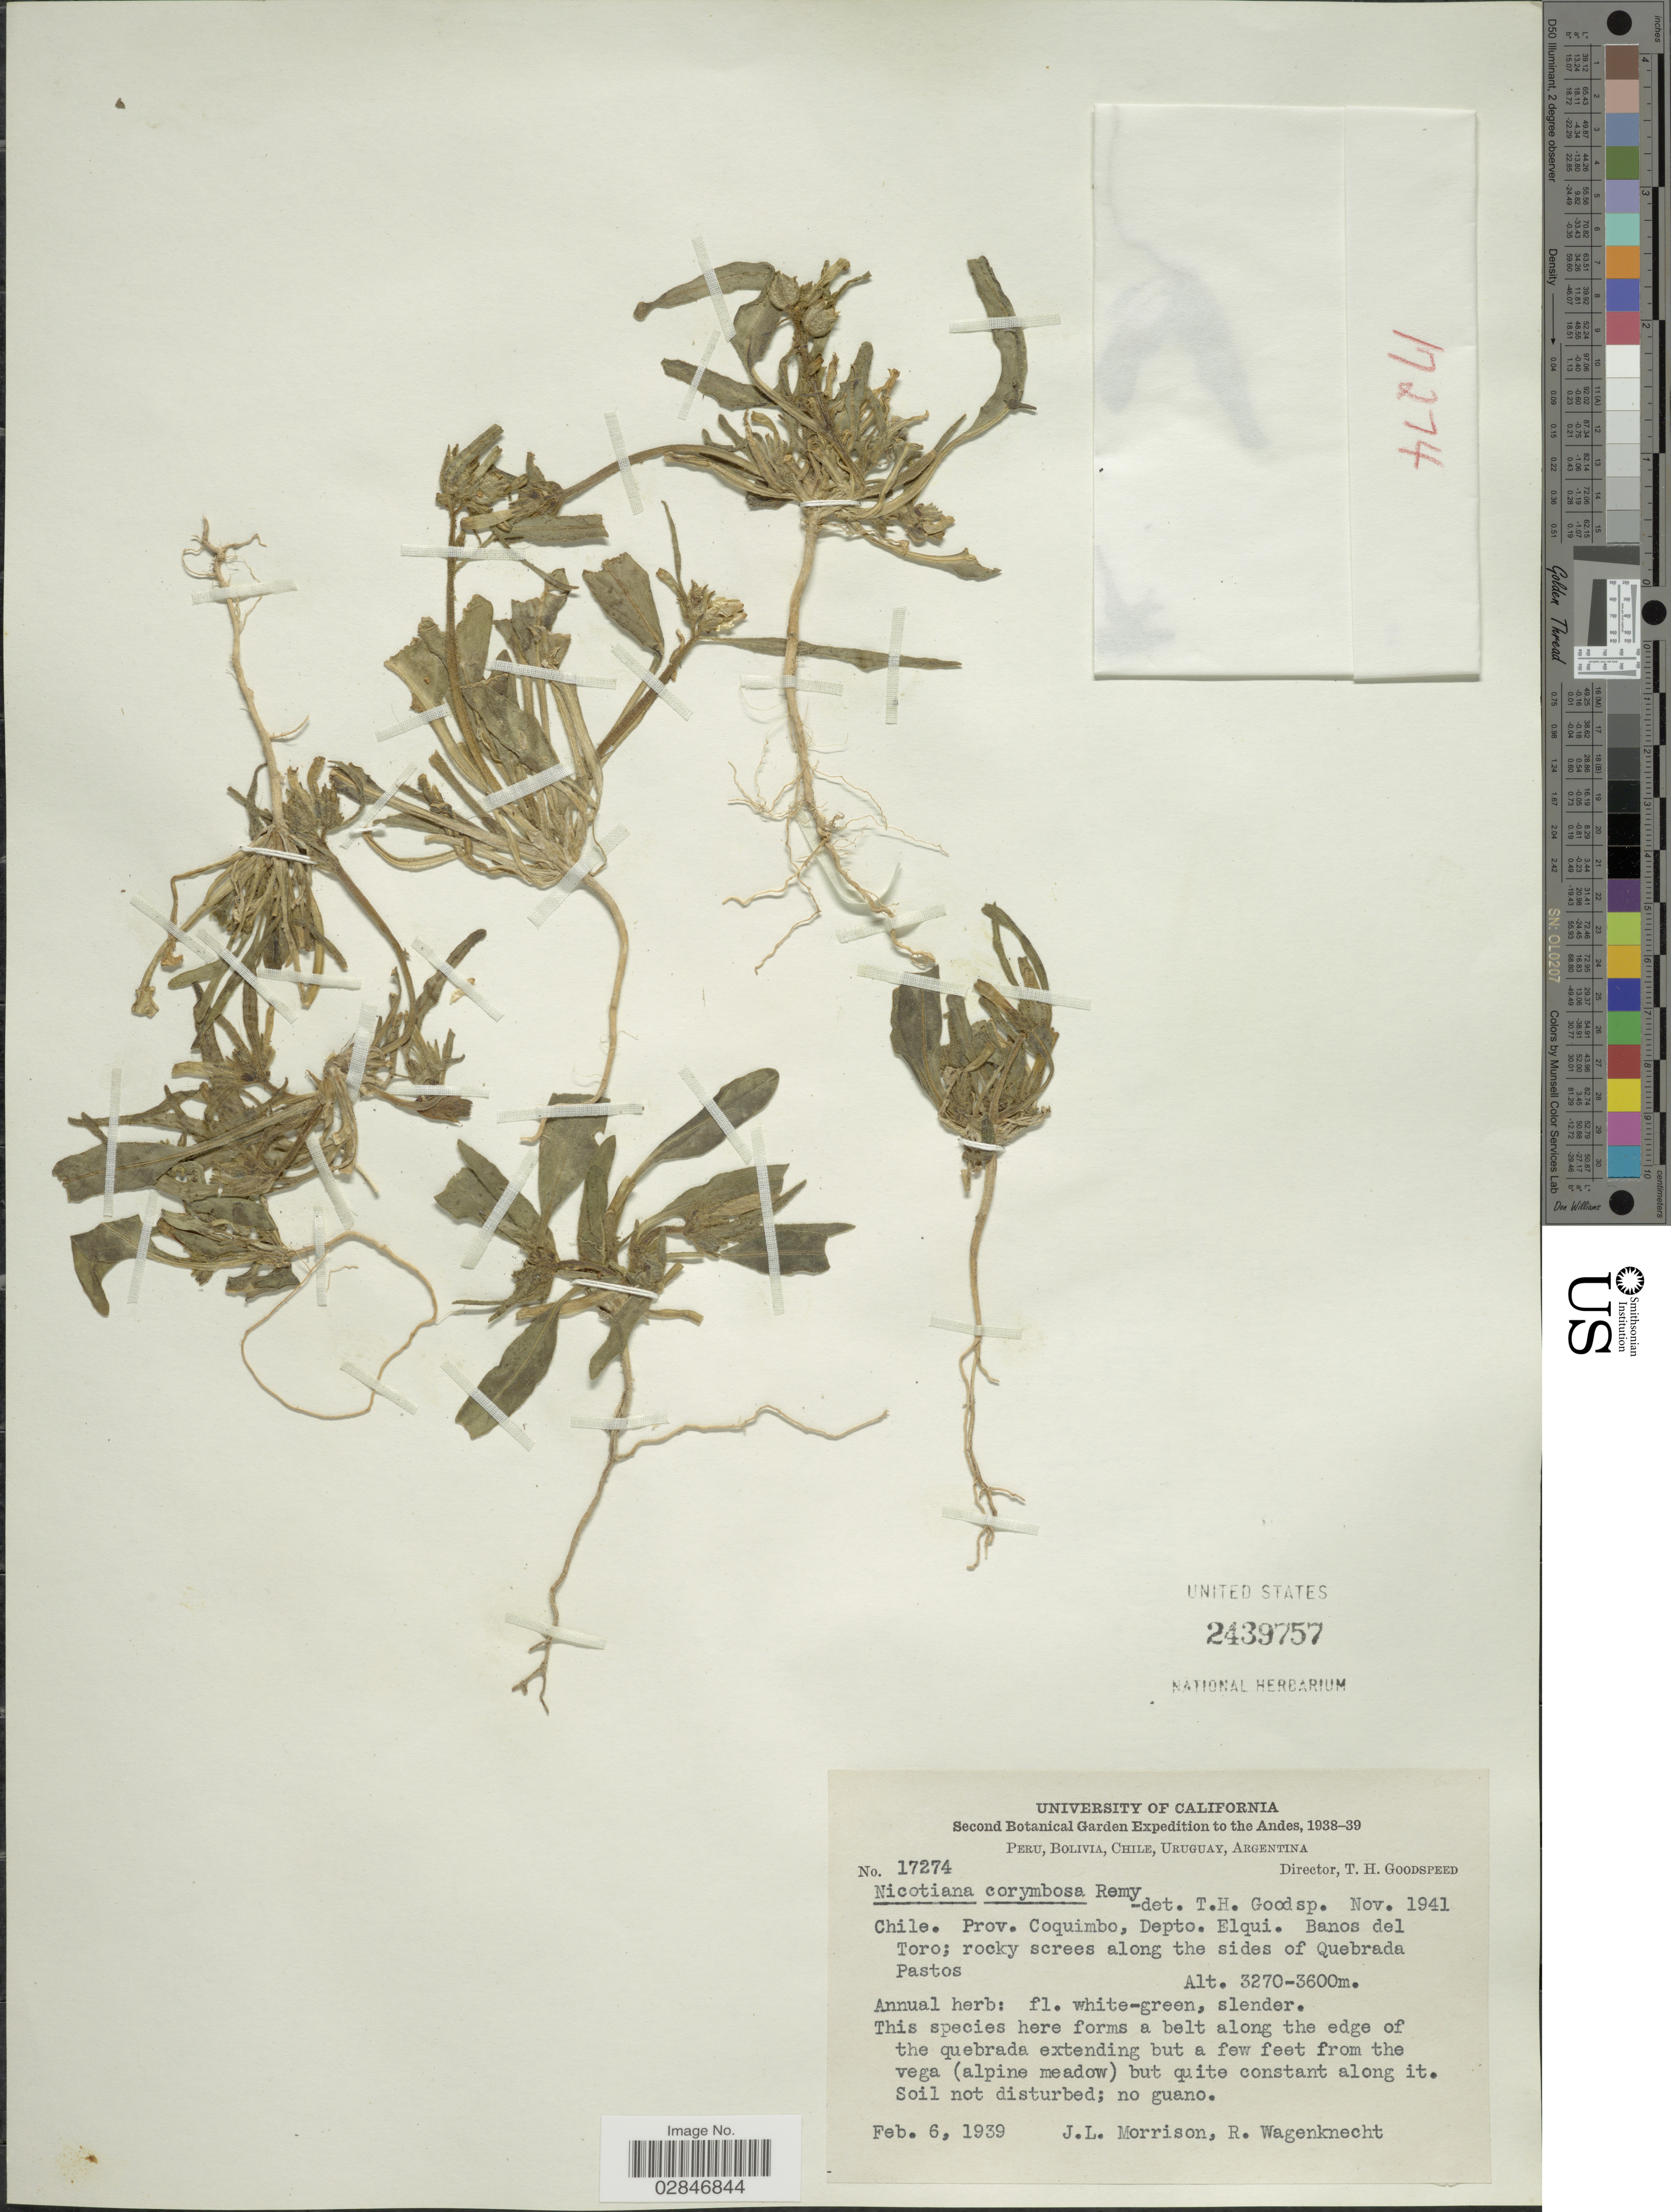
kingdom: Plantae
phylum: Tracheophyta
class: Magnoliopsida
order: Solanales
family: Solanaceae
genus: Nicotiana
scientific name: Nicotiana corymbosa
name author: J. Rémy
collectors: J. Morrison & R. Wagenknecht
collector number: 17274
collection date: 1939-02-06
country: Chile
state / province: Coquimbo (IV)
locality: The Andes, Prov. Coquimbo, Depto. Elqui. Banos del Toro; rocky screes along the sides of Quebrada Pastos.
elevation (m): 3270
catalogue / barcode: US 2439757